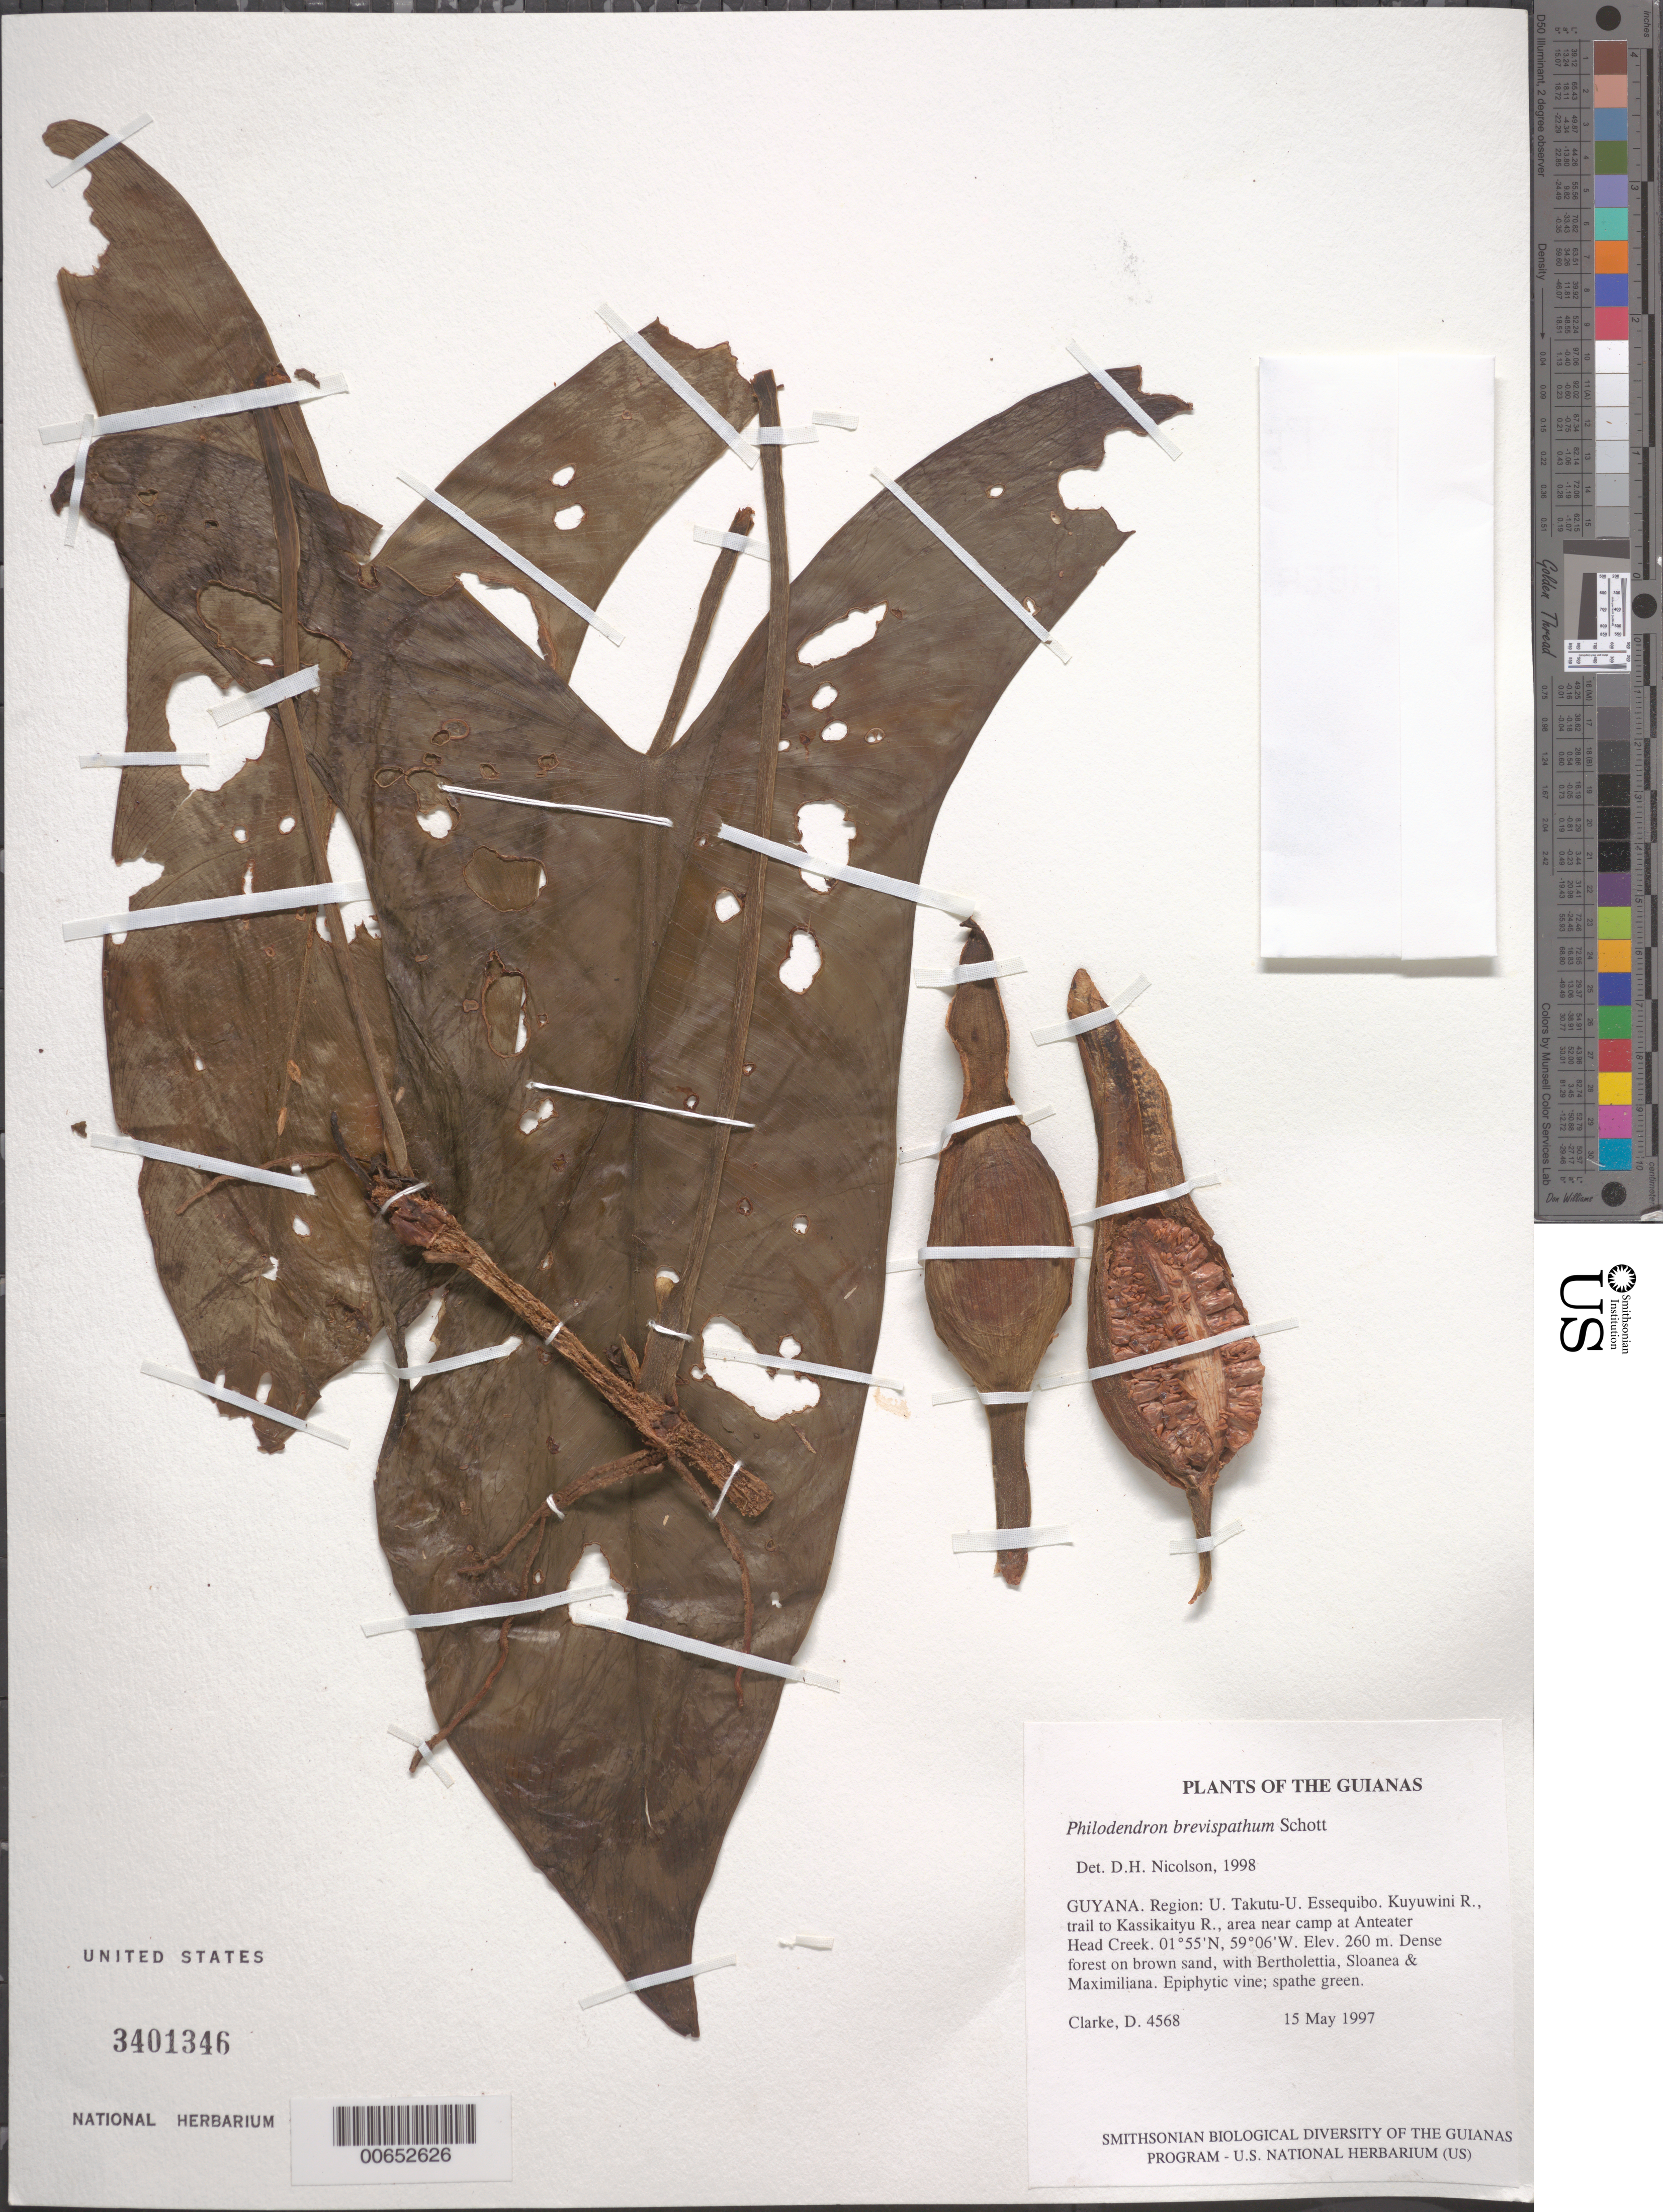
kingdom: Plantae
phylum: Tracheophyta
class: Liliopsida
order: Alismatales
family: Araceae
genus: Philodendron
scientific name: Philodendron brevispathum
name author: Schott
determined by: Nicolson, Dan H.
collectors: H. D. Clarke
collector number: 4568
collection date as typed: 15 May 1997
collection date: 1997-05-15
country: Guyana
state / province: U. Takutu-U. Essequibo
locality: Kuyuwini R., trail to Kassikaityu R., area near camp at Anteater Head Creek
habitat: Dense forest on brown sand, with Bertholettia, Sloanea & Maximiliana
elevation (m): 260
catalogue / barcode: US 3401346